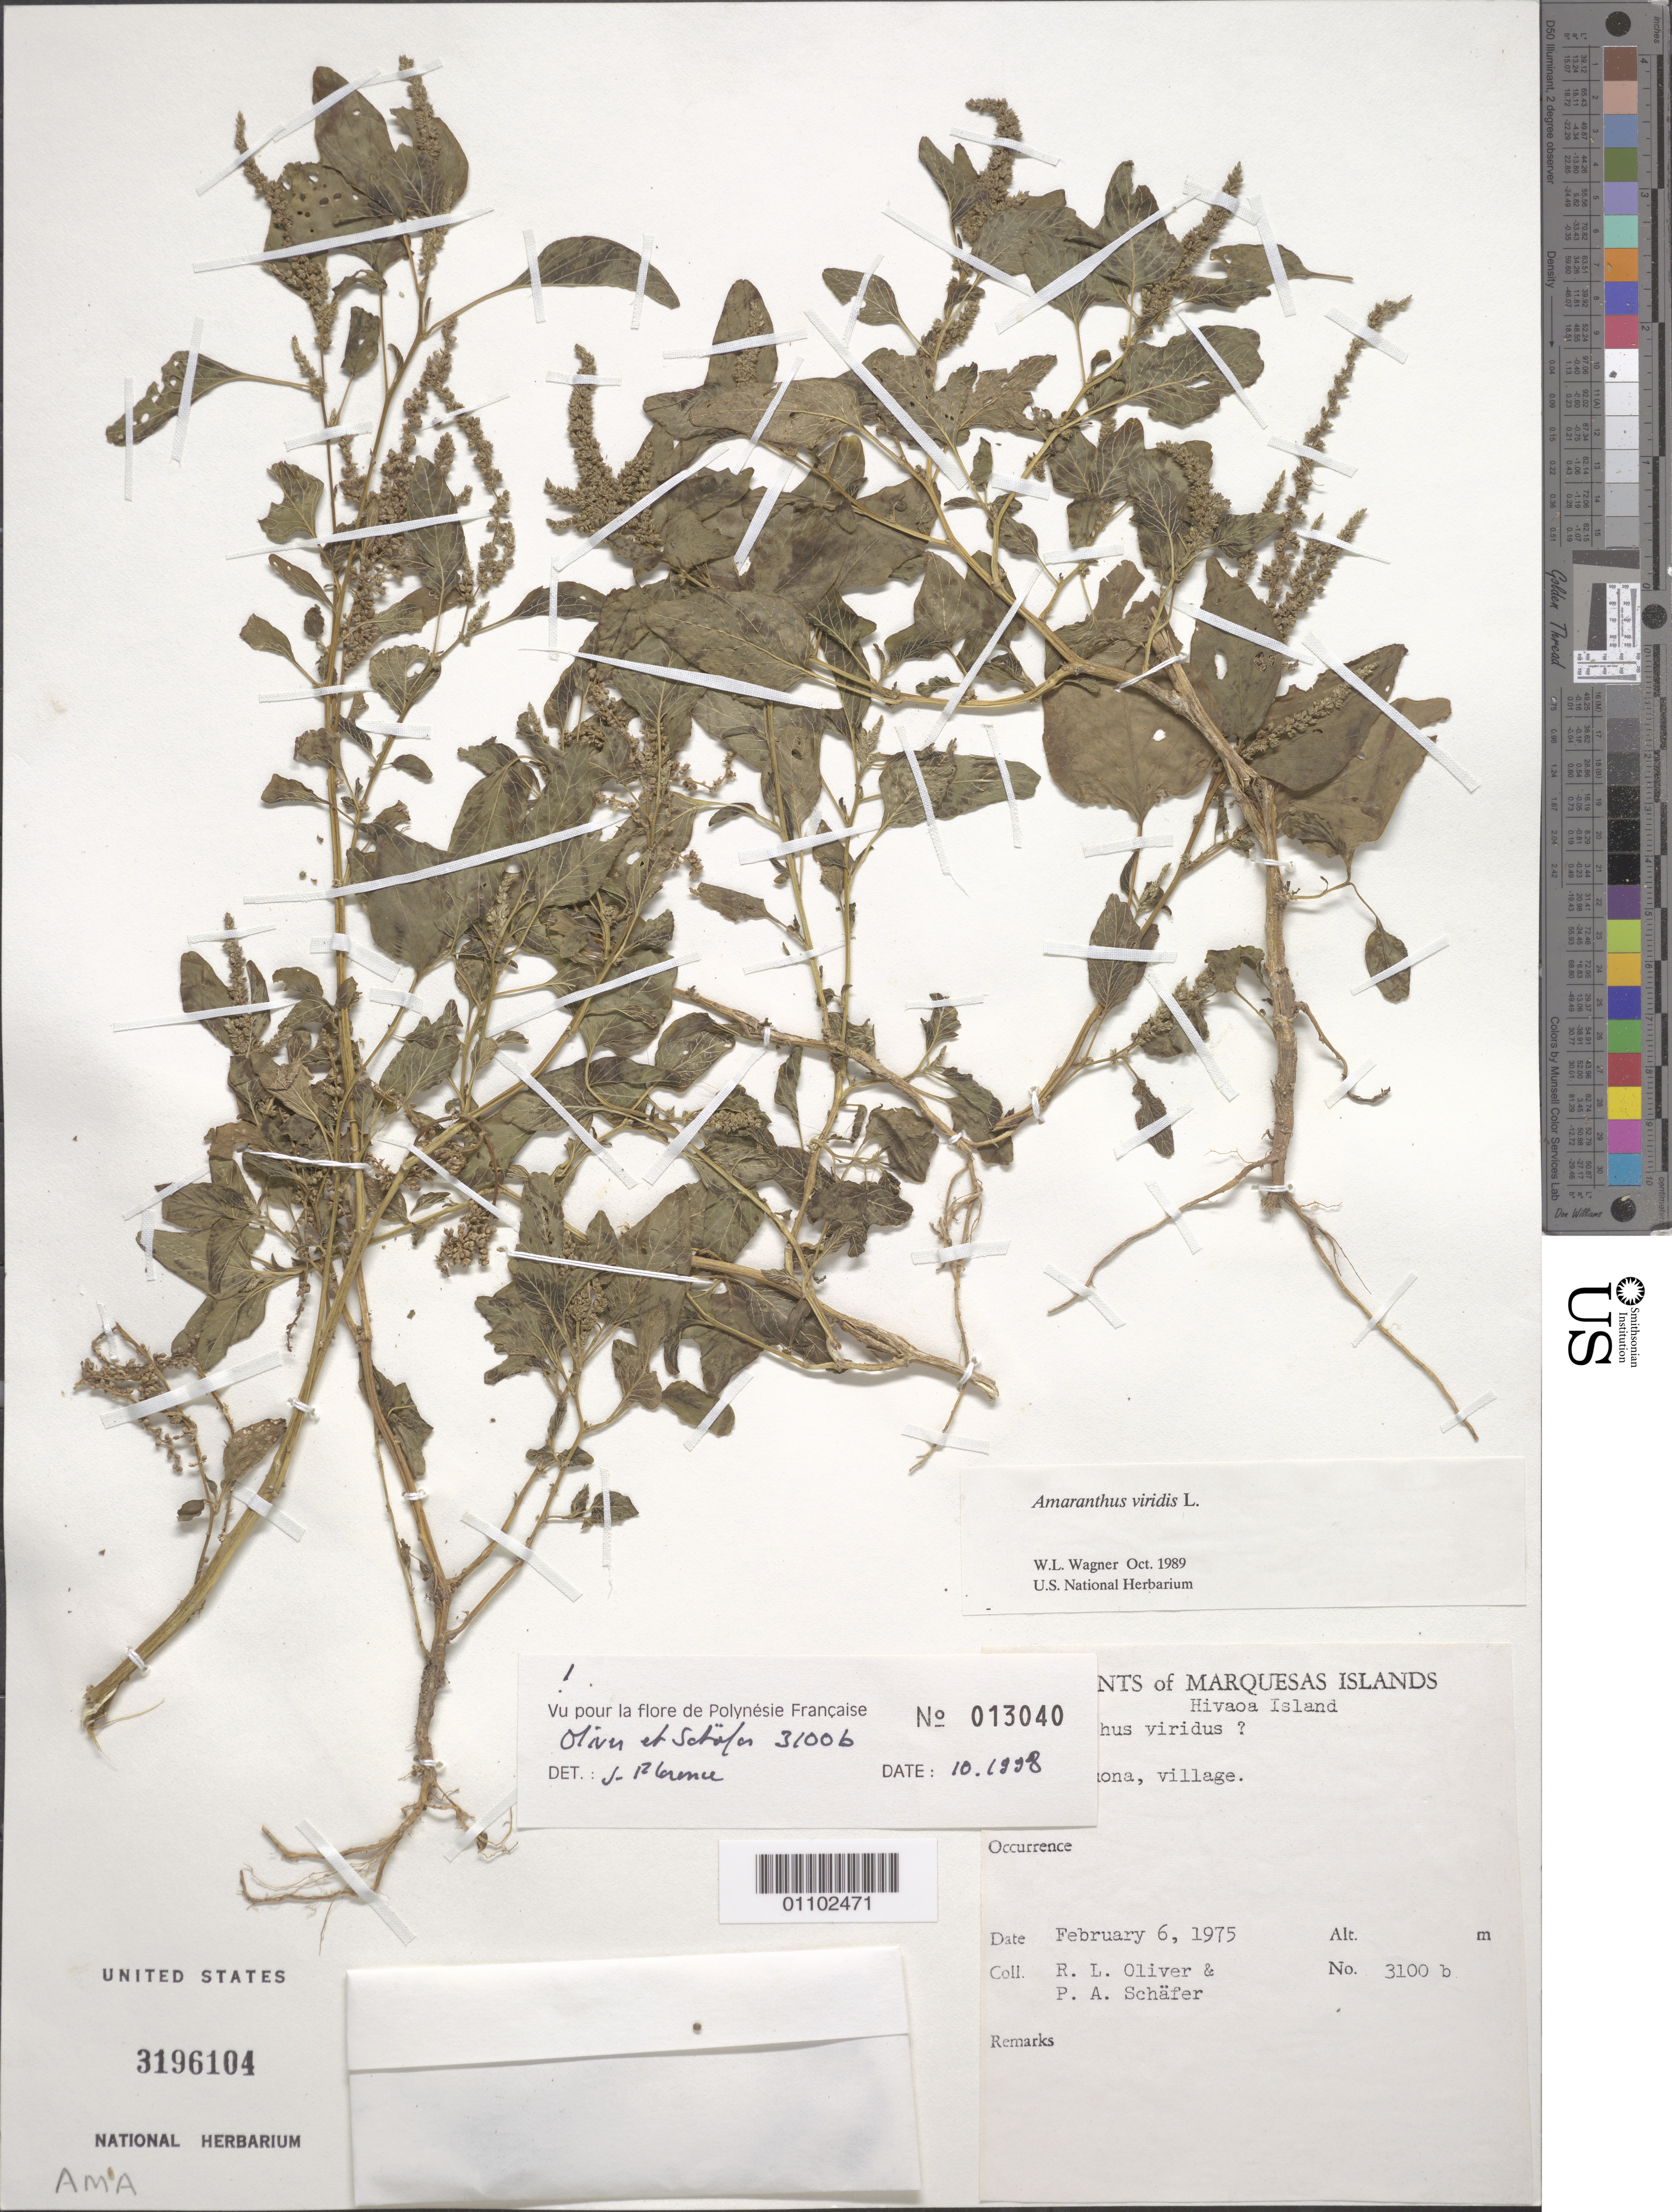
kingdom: Plantae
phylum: Tracheophyta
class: Magnoliopsida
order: Caryophyllales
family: Amaranthaceae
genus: Amaranthus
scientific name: Amaranthus viridis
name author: L.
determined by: Wagner, W. L., (BOT), Smithsonian Institution - National Museum of Natural History (UNITED STATES)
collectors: R. L. Oliver & P. A. Schäfer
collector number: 3100b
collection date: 1975-02-06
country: French Polynesia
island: Hiva Oa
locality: Atuona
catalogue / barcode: US 3196104